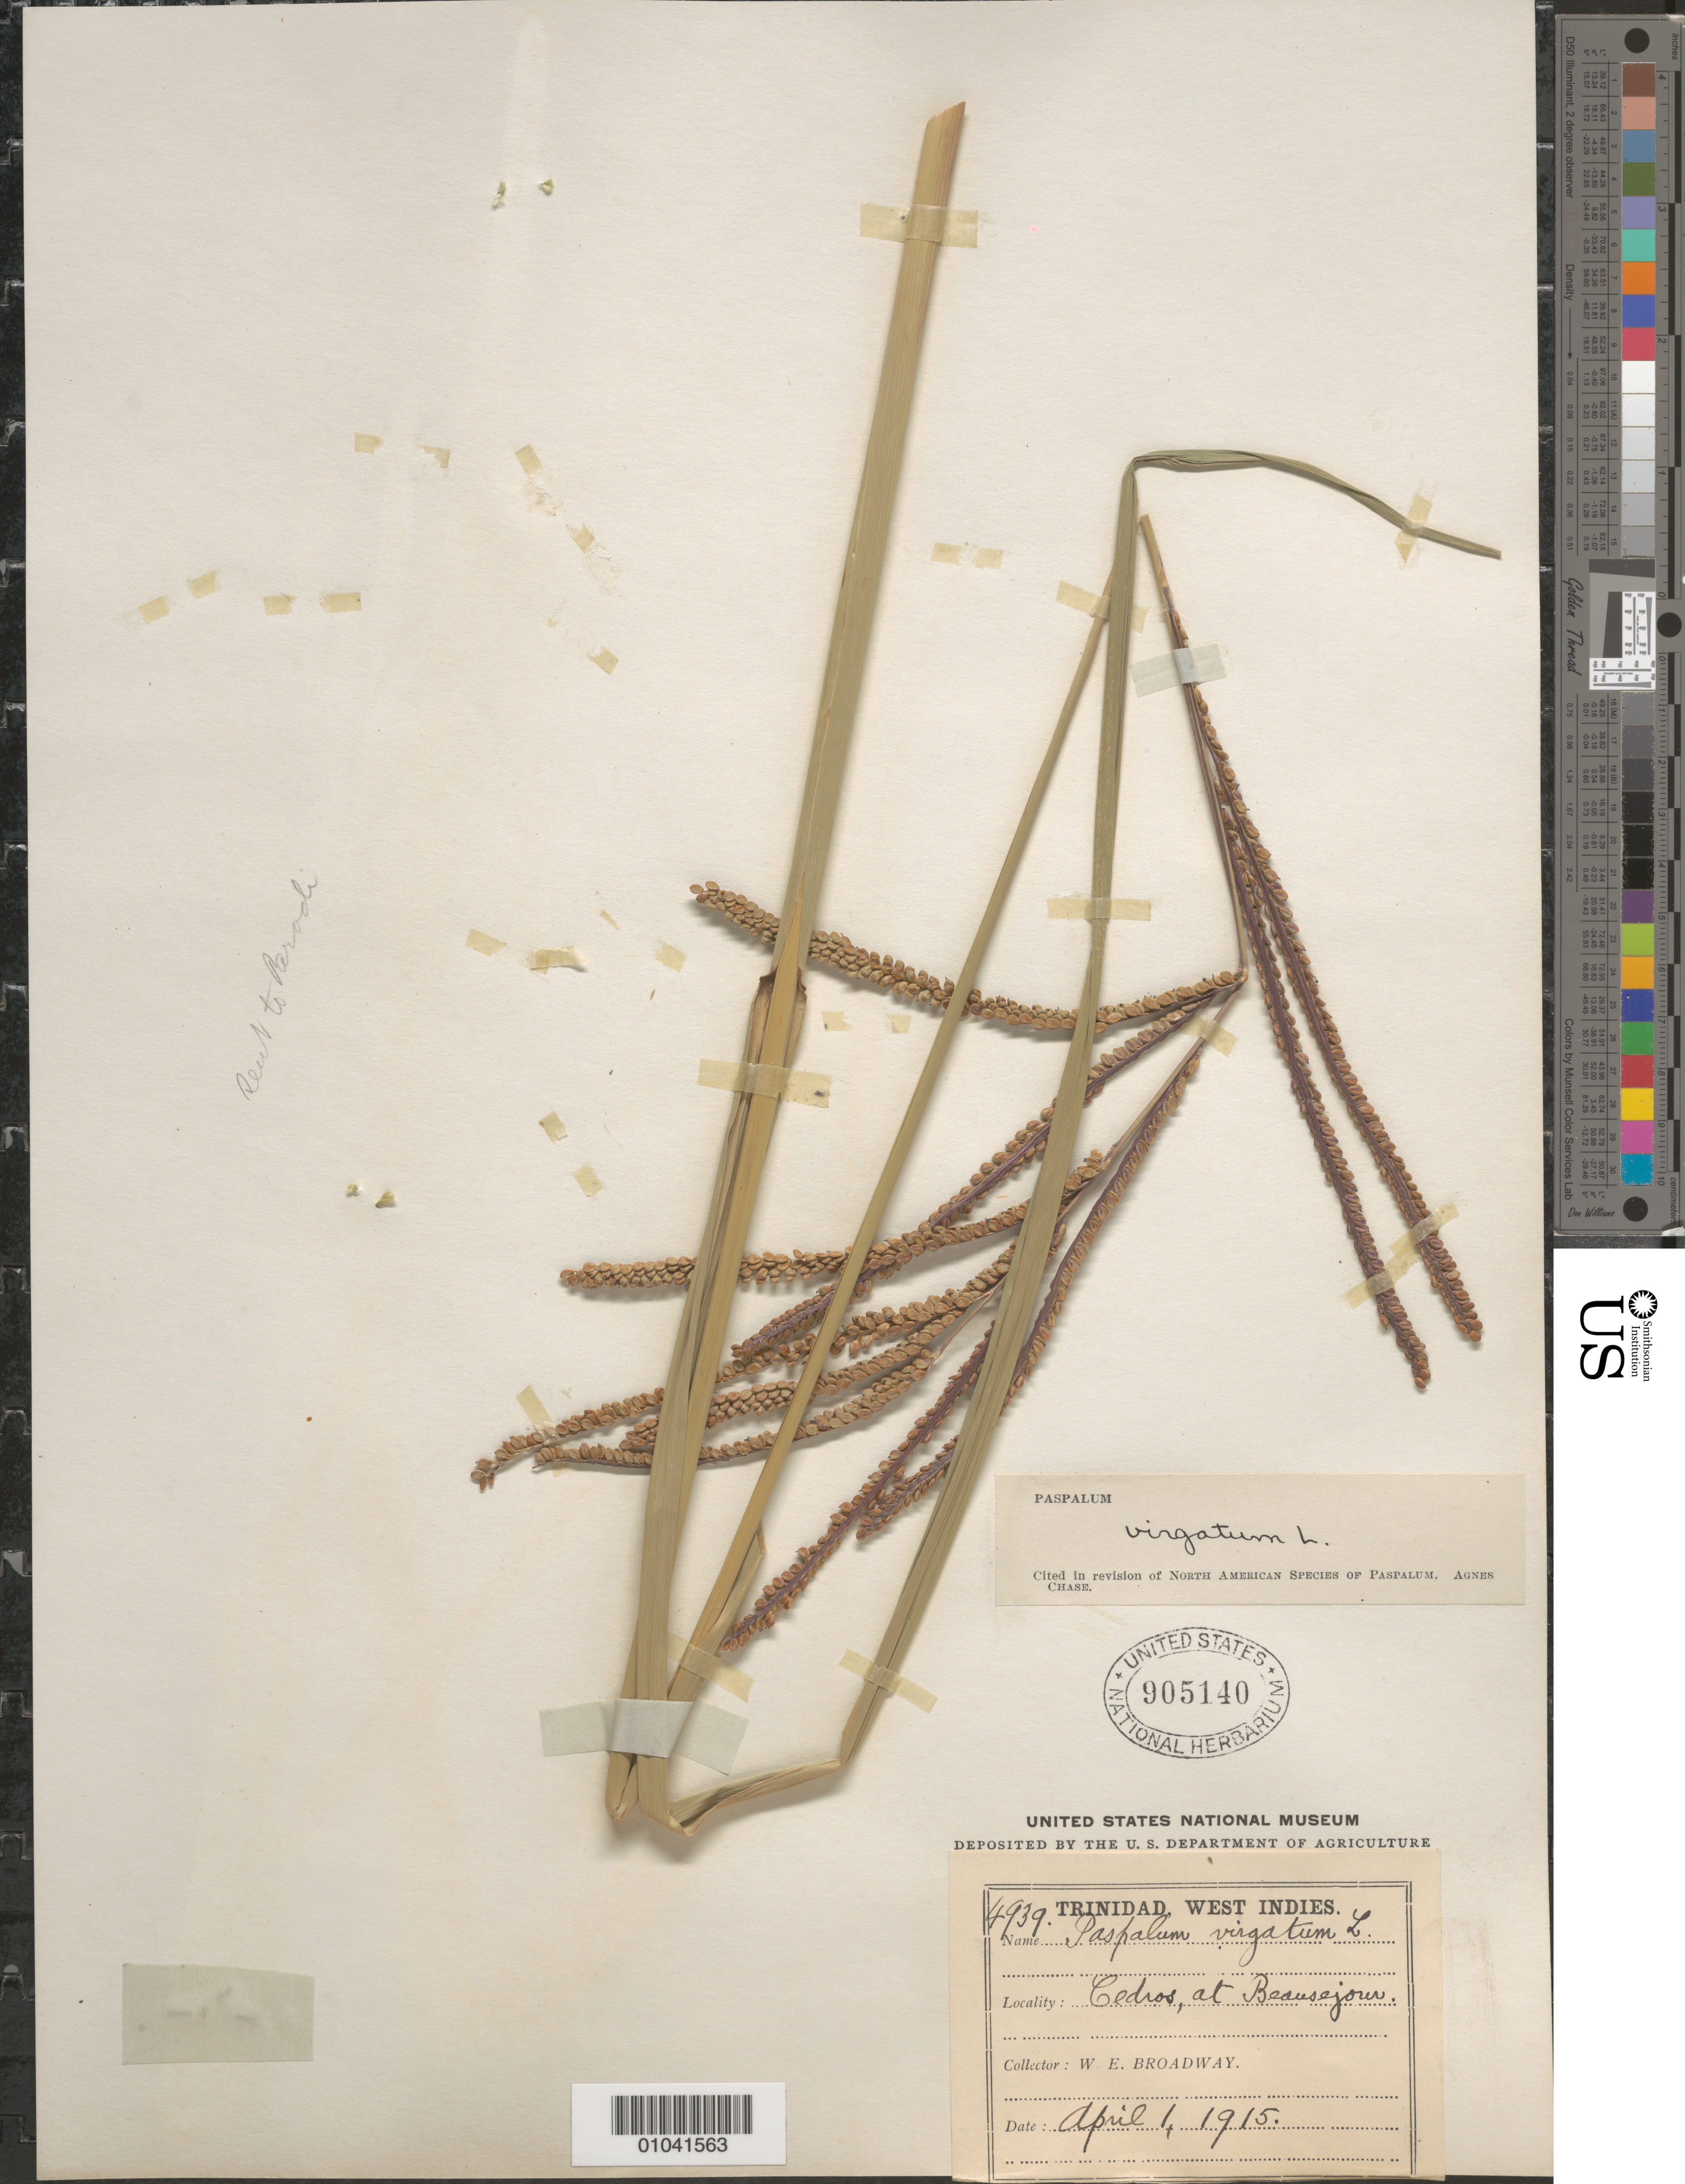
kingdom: Plantae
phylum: Tracheophyta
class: Liliopsida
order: Poales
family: Poaceae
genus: Paspalum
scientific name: Paspalum virgatum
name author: L.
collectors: W. E. Broadway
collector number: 4939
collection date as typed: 01 Apr 1915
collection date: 1915-04-01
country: Trinidad and Tobago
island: Trinidad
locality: Cedros at Beausejour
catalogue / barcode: US 905140